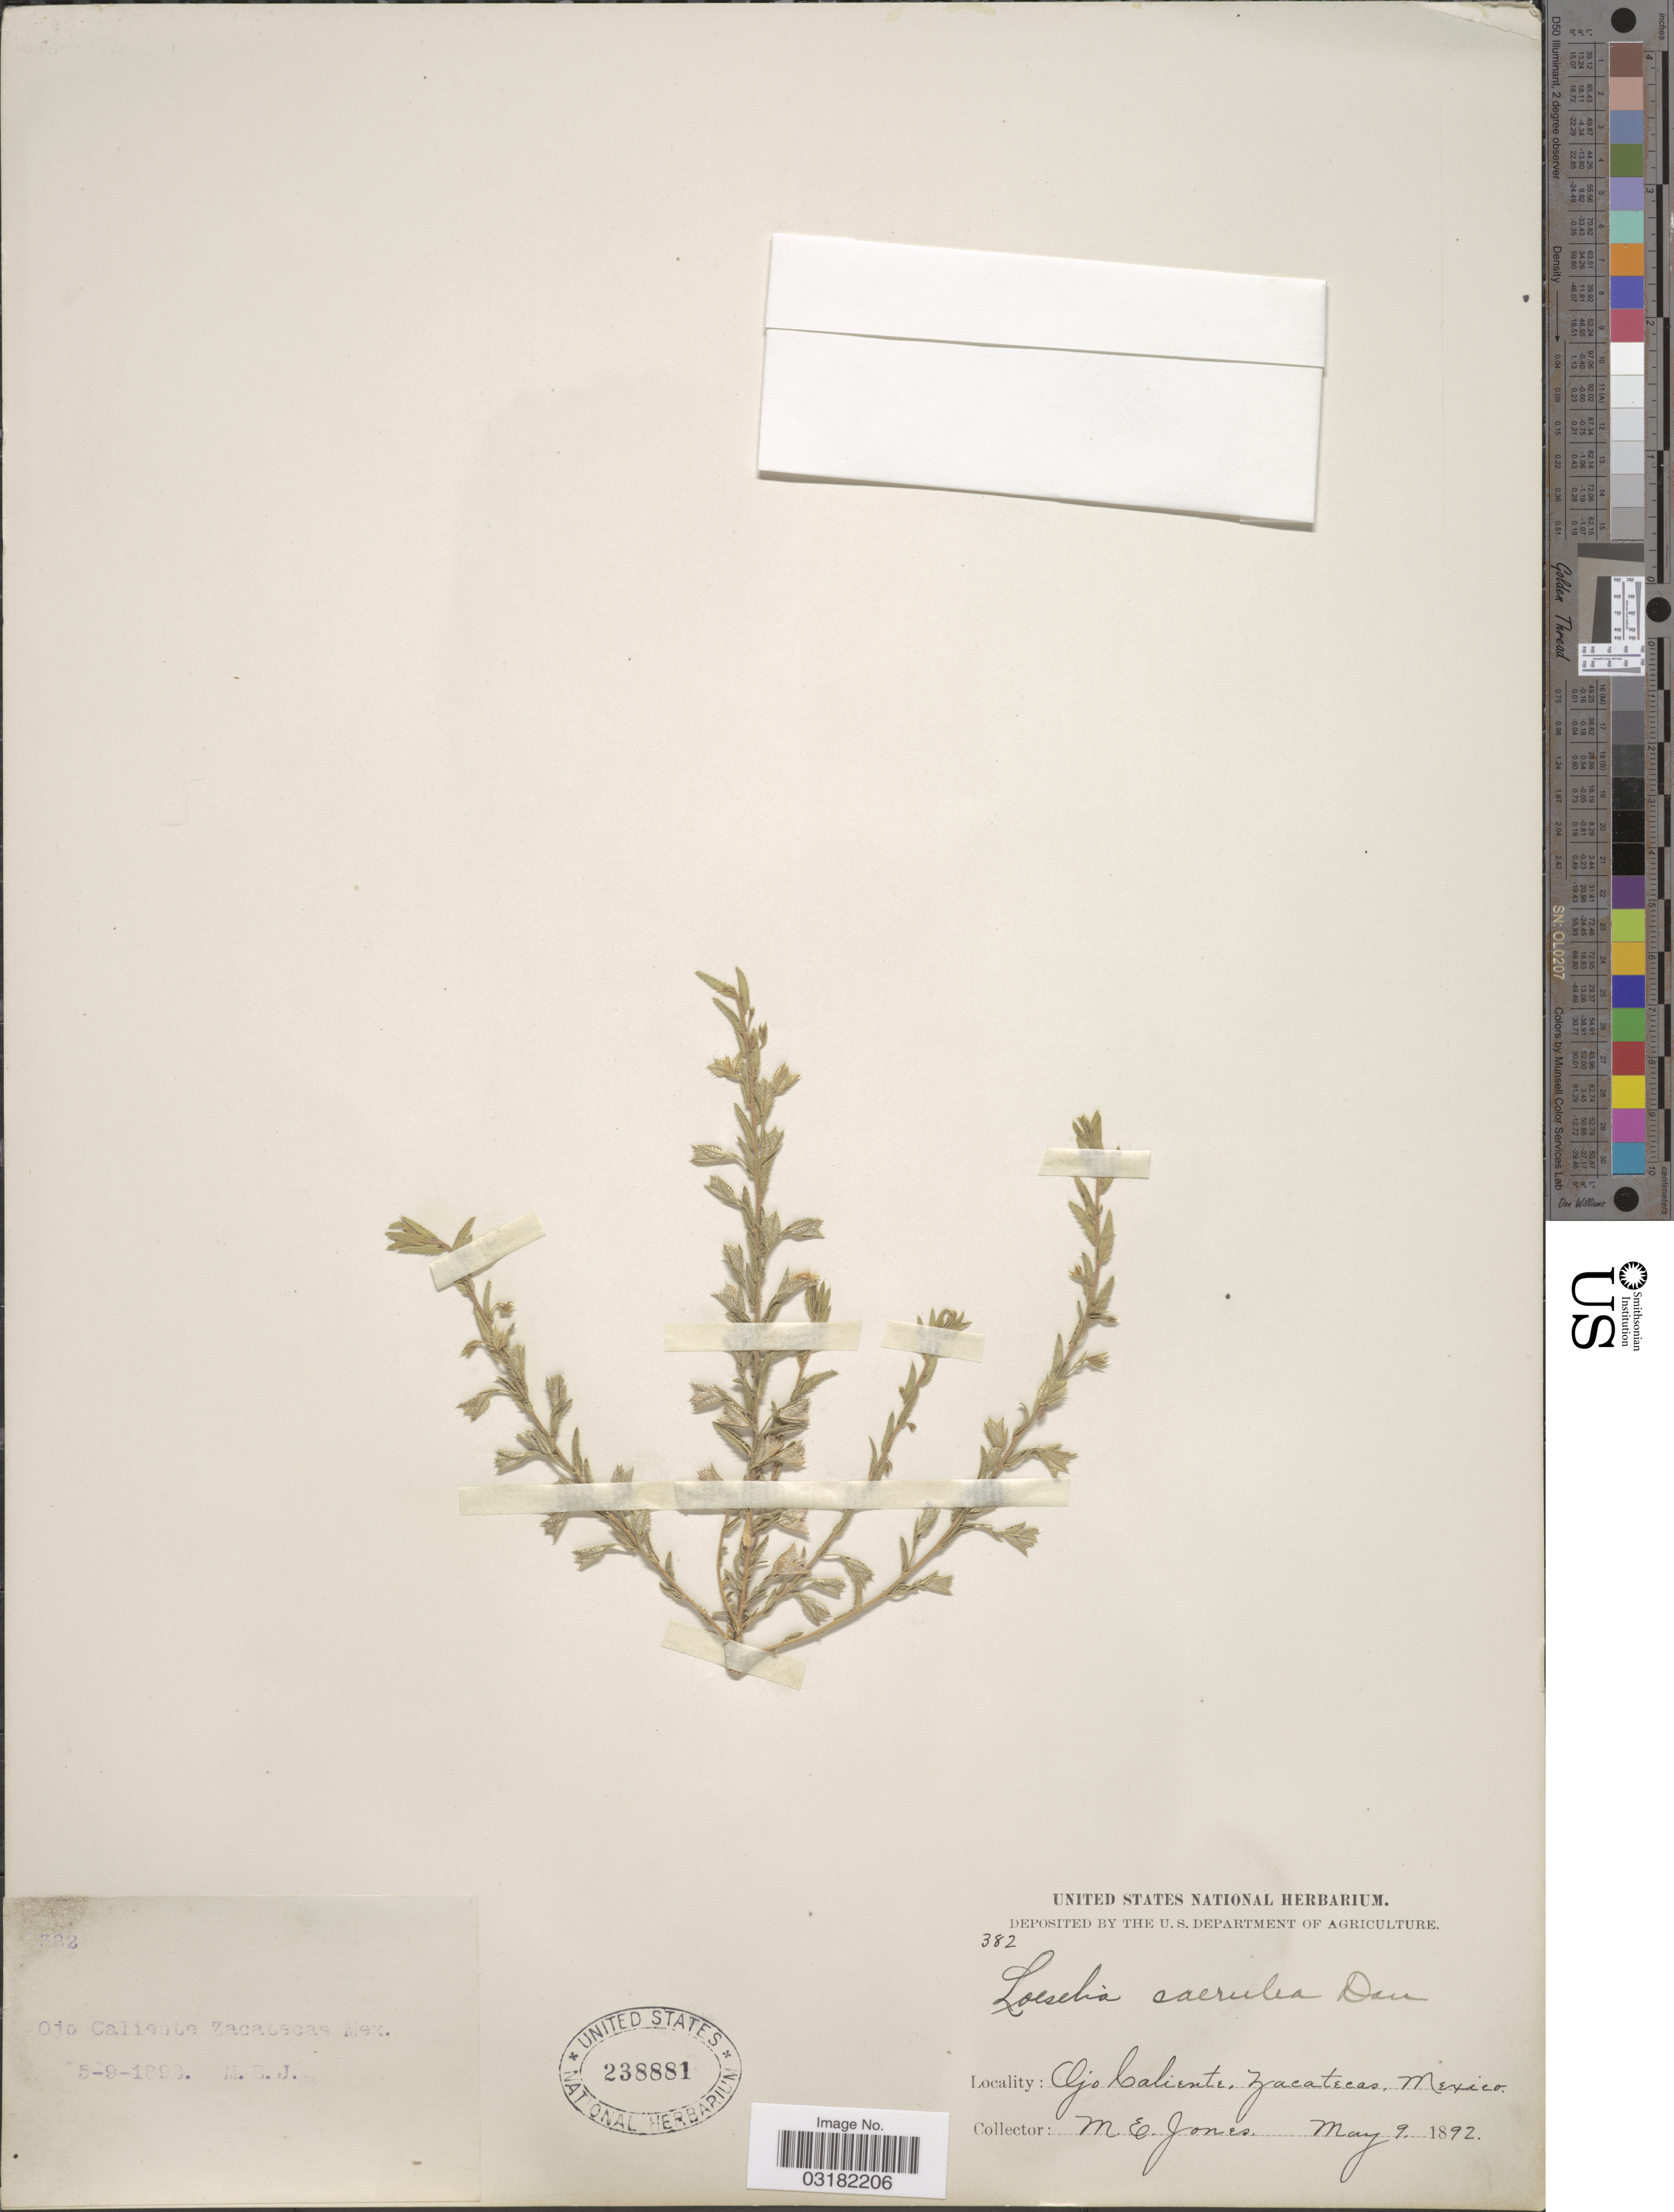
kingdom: Plantae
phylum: Tracheophyta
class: Magnoliopsida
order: Ericales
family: Polemoniaceae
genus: Loeselia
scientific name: Loeselia caerulea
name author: (Cav.) G. Don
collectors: M. E. Jones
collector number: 382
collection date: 1893-09-05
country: Mexico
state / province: Zacatecas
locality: Ojo Caliente.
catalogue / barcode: US 238881